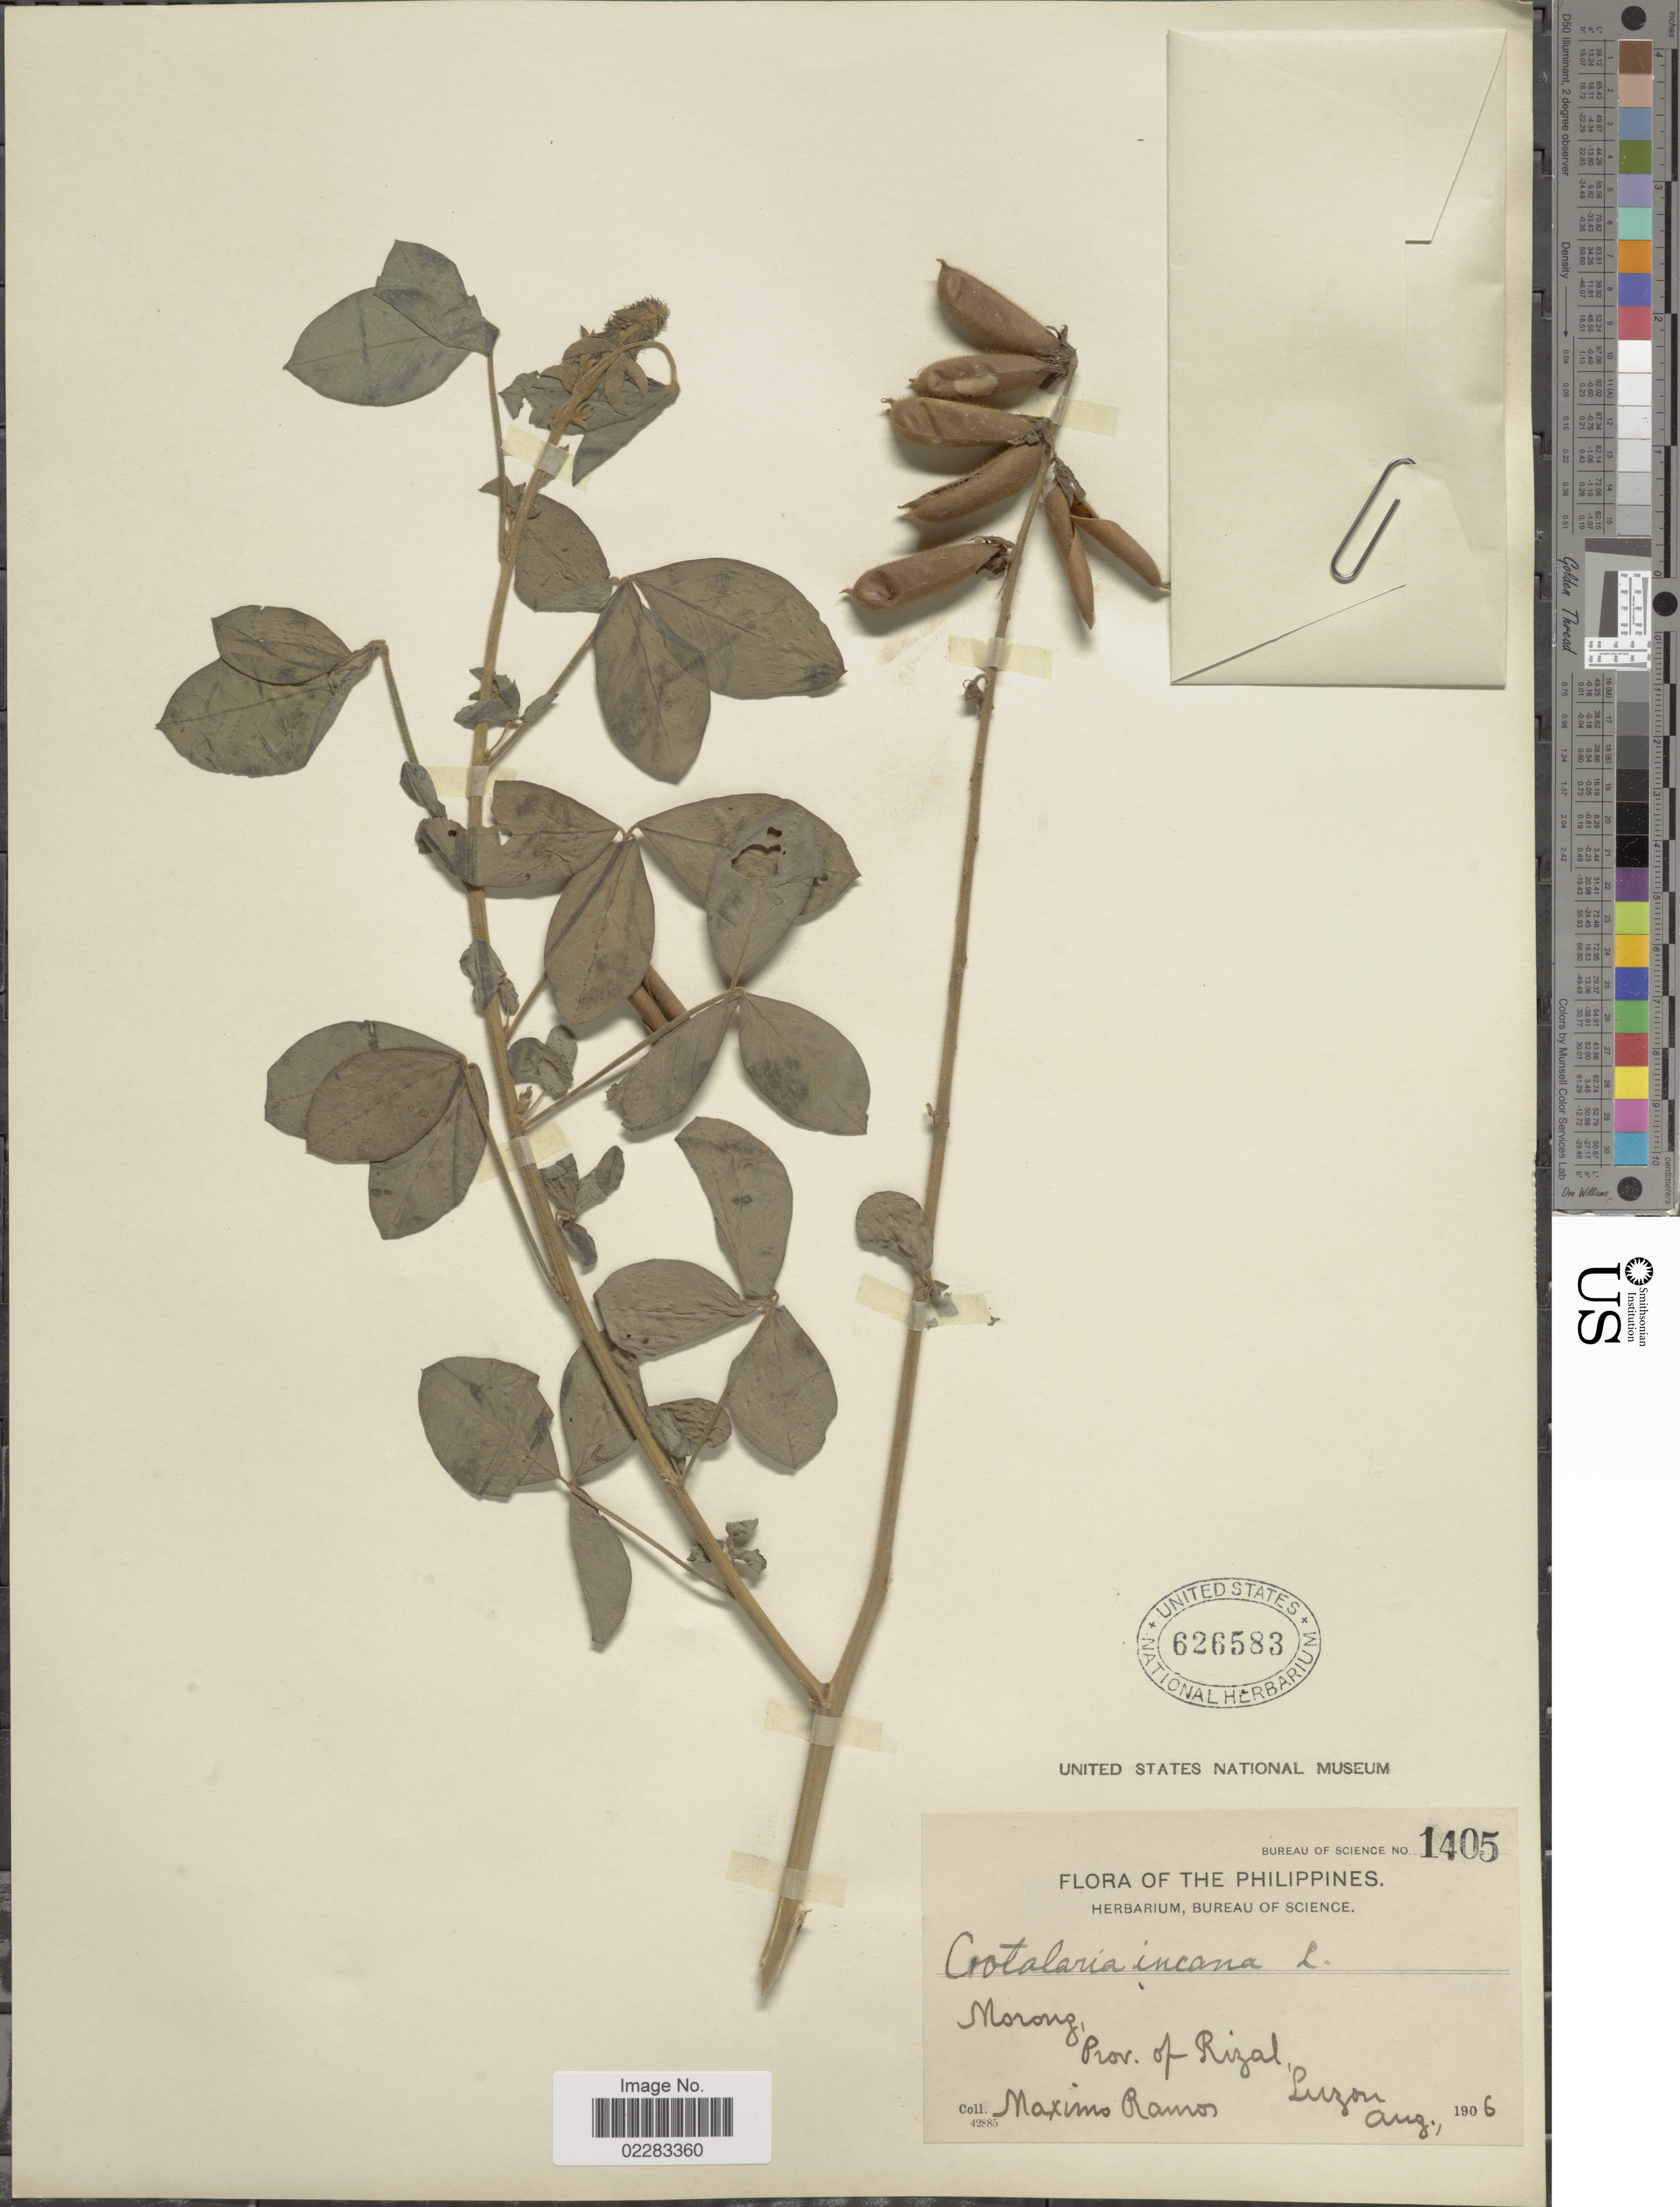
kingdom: Plantae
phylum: Tracheophyta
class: Magnoliopsida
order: Fabales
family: Fabaceae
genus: Crotalaria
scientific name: Crotalaria incana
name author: L.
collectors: M. Ramos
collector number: Bureau of Science 1405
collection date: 1906-08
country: Philippines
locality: Norong, Prov. of Rizal, Luzon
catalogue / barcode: US 626583